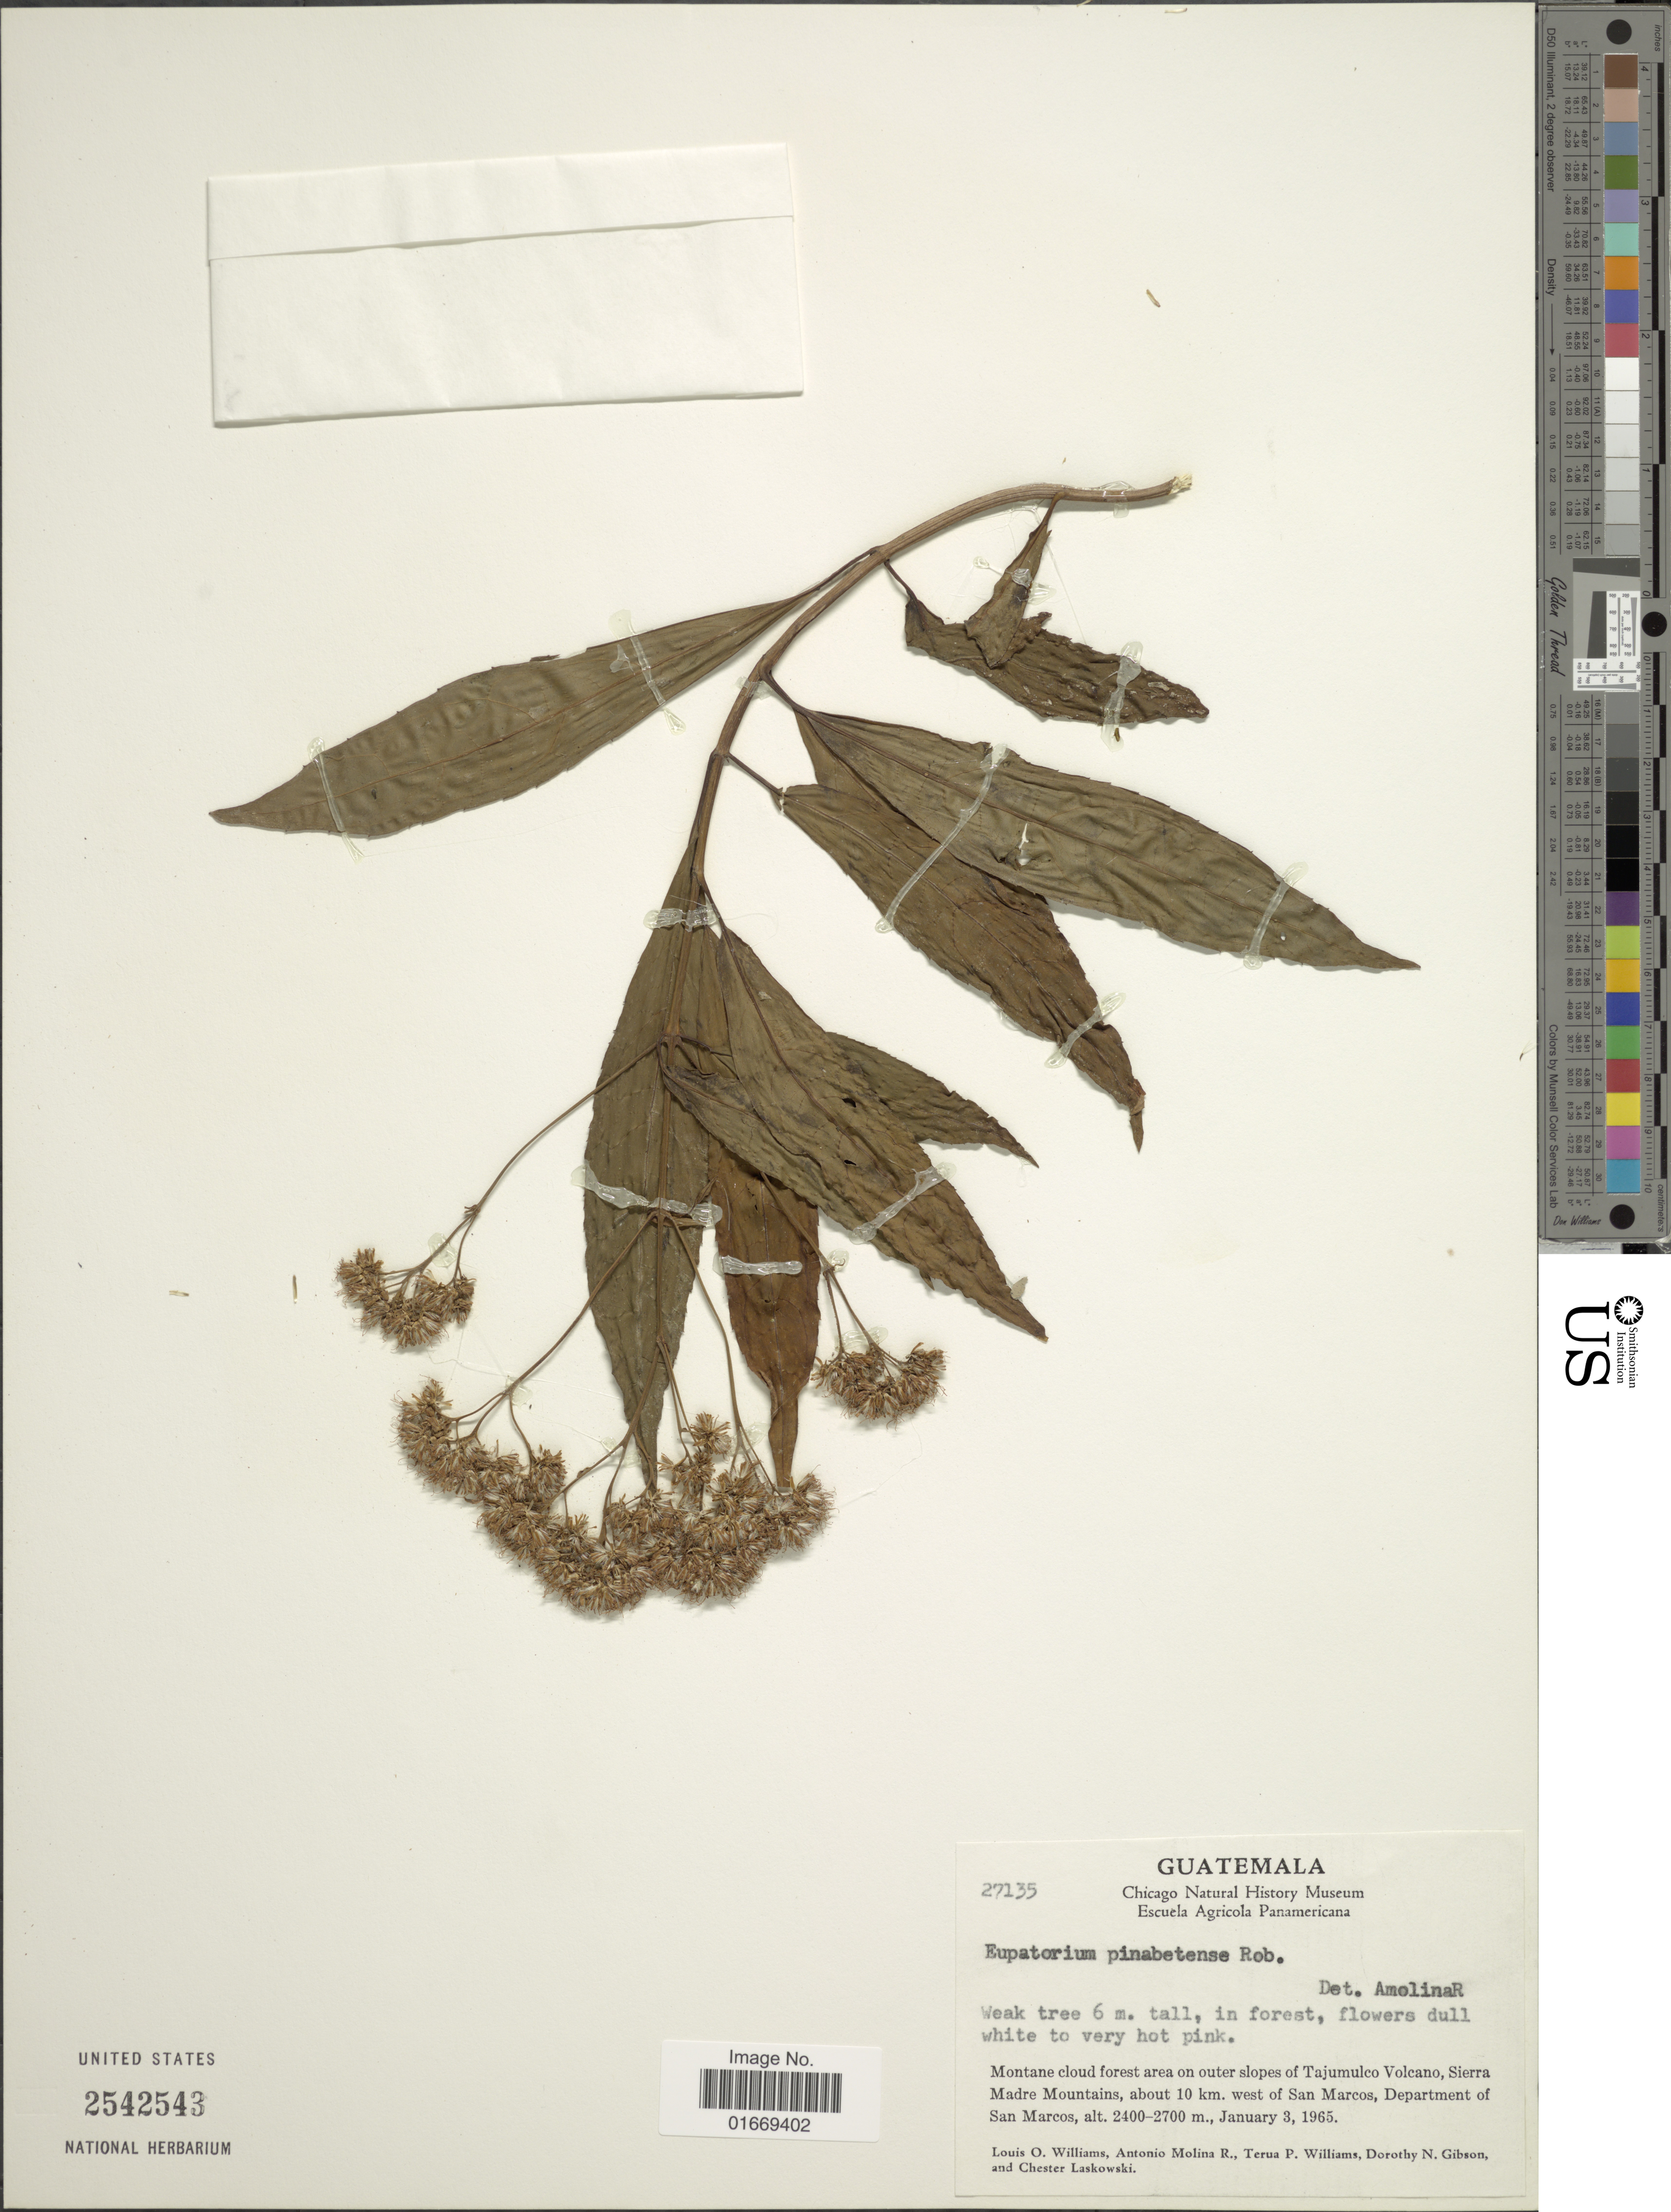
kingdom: Plantae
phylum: Tracheophyta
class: Magnoliopsida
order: Asterales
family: Asteraceae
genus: Bartlettina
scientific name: Bartlettina pinabetensis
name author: (B.L. Rob.) R.M. King & H. Rob.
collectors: L. O. Williams, A. Molina R., T. P. Williams, D. N. Gibson & C. Laskowski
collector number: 27135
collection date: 1965-01-03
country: Guatemala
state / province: San Marcos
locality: Montane cloud forest area on outer slopes of Tajumulco Volcano, Sierra Madre Mountains, about 10 km west of San Marcos, Department of San Marcos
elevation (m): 2400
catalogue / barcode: US 2542543